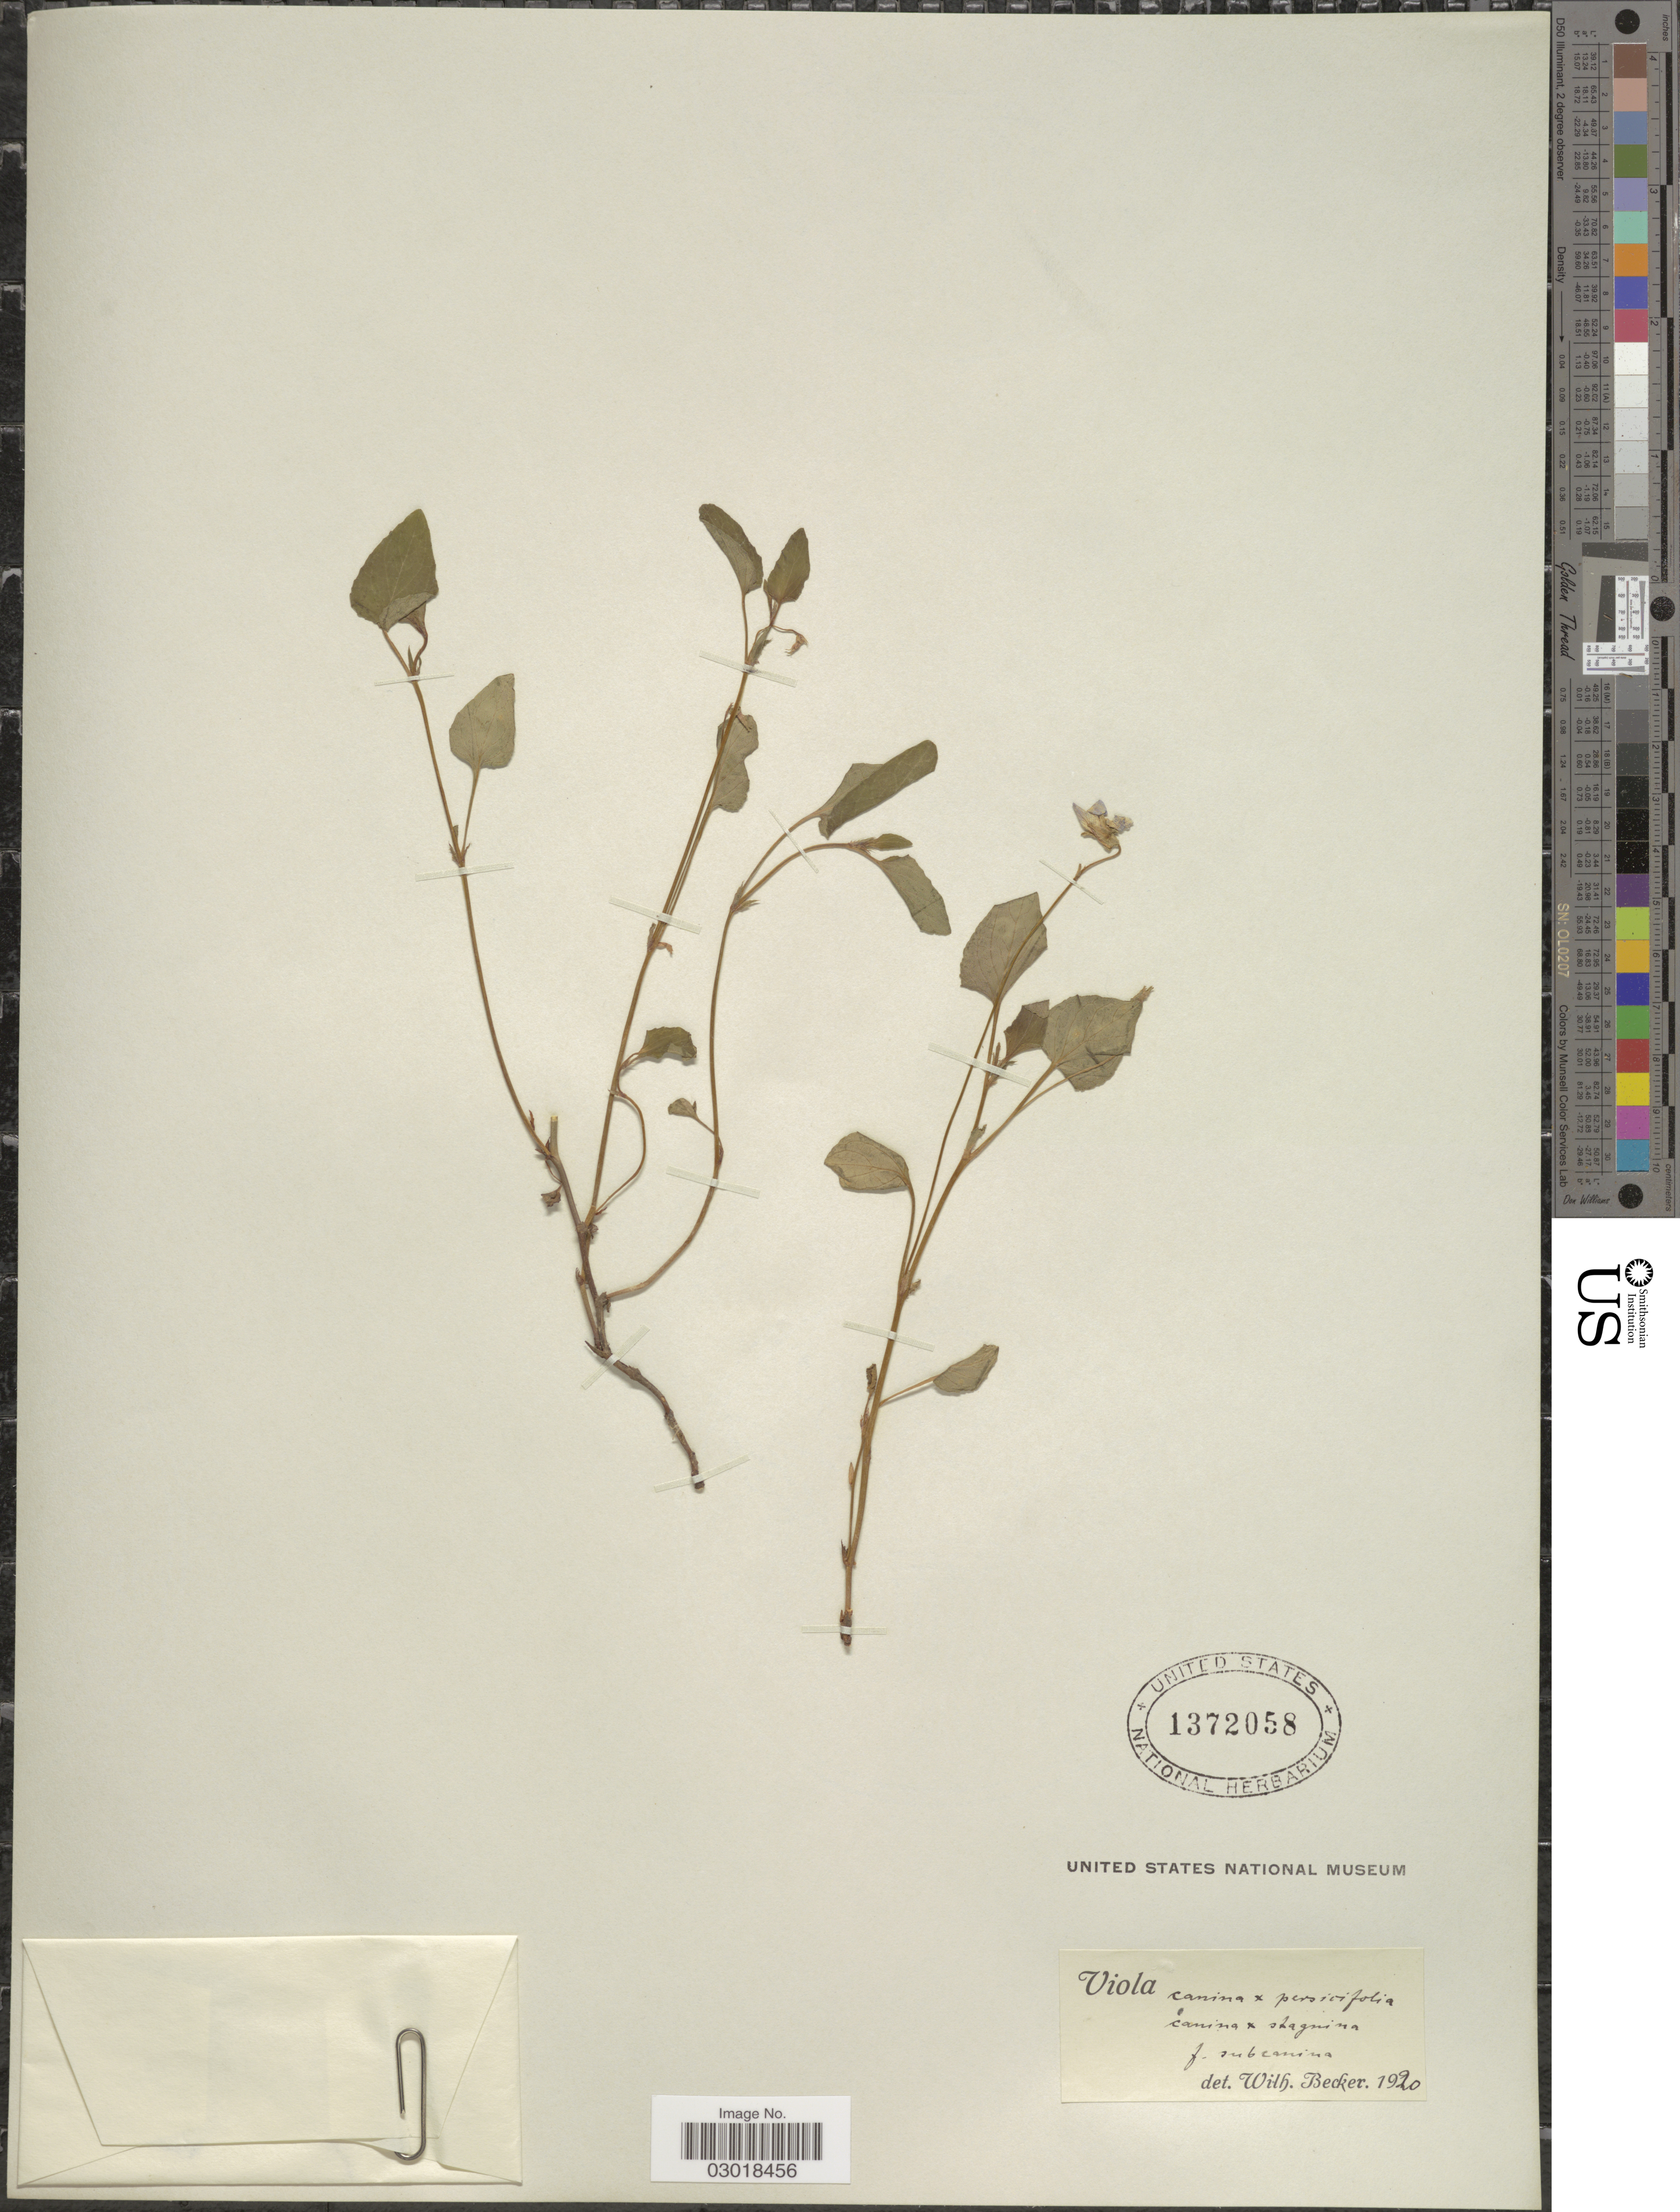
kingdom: Plantae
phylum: Tracheophyta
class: Magnoliopsida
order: Malpighiales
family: Violaceae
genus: Viola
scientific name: Viola canina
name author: L.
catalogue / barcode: US 1372058